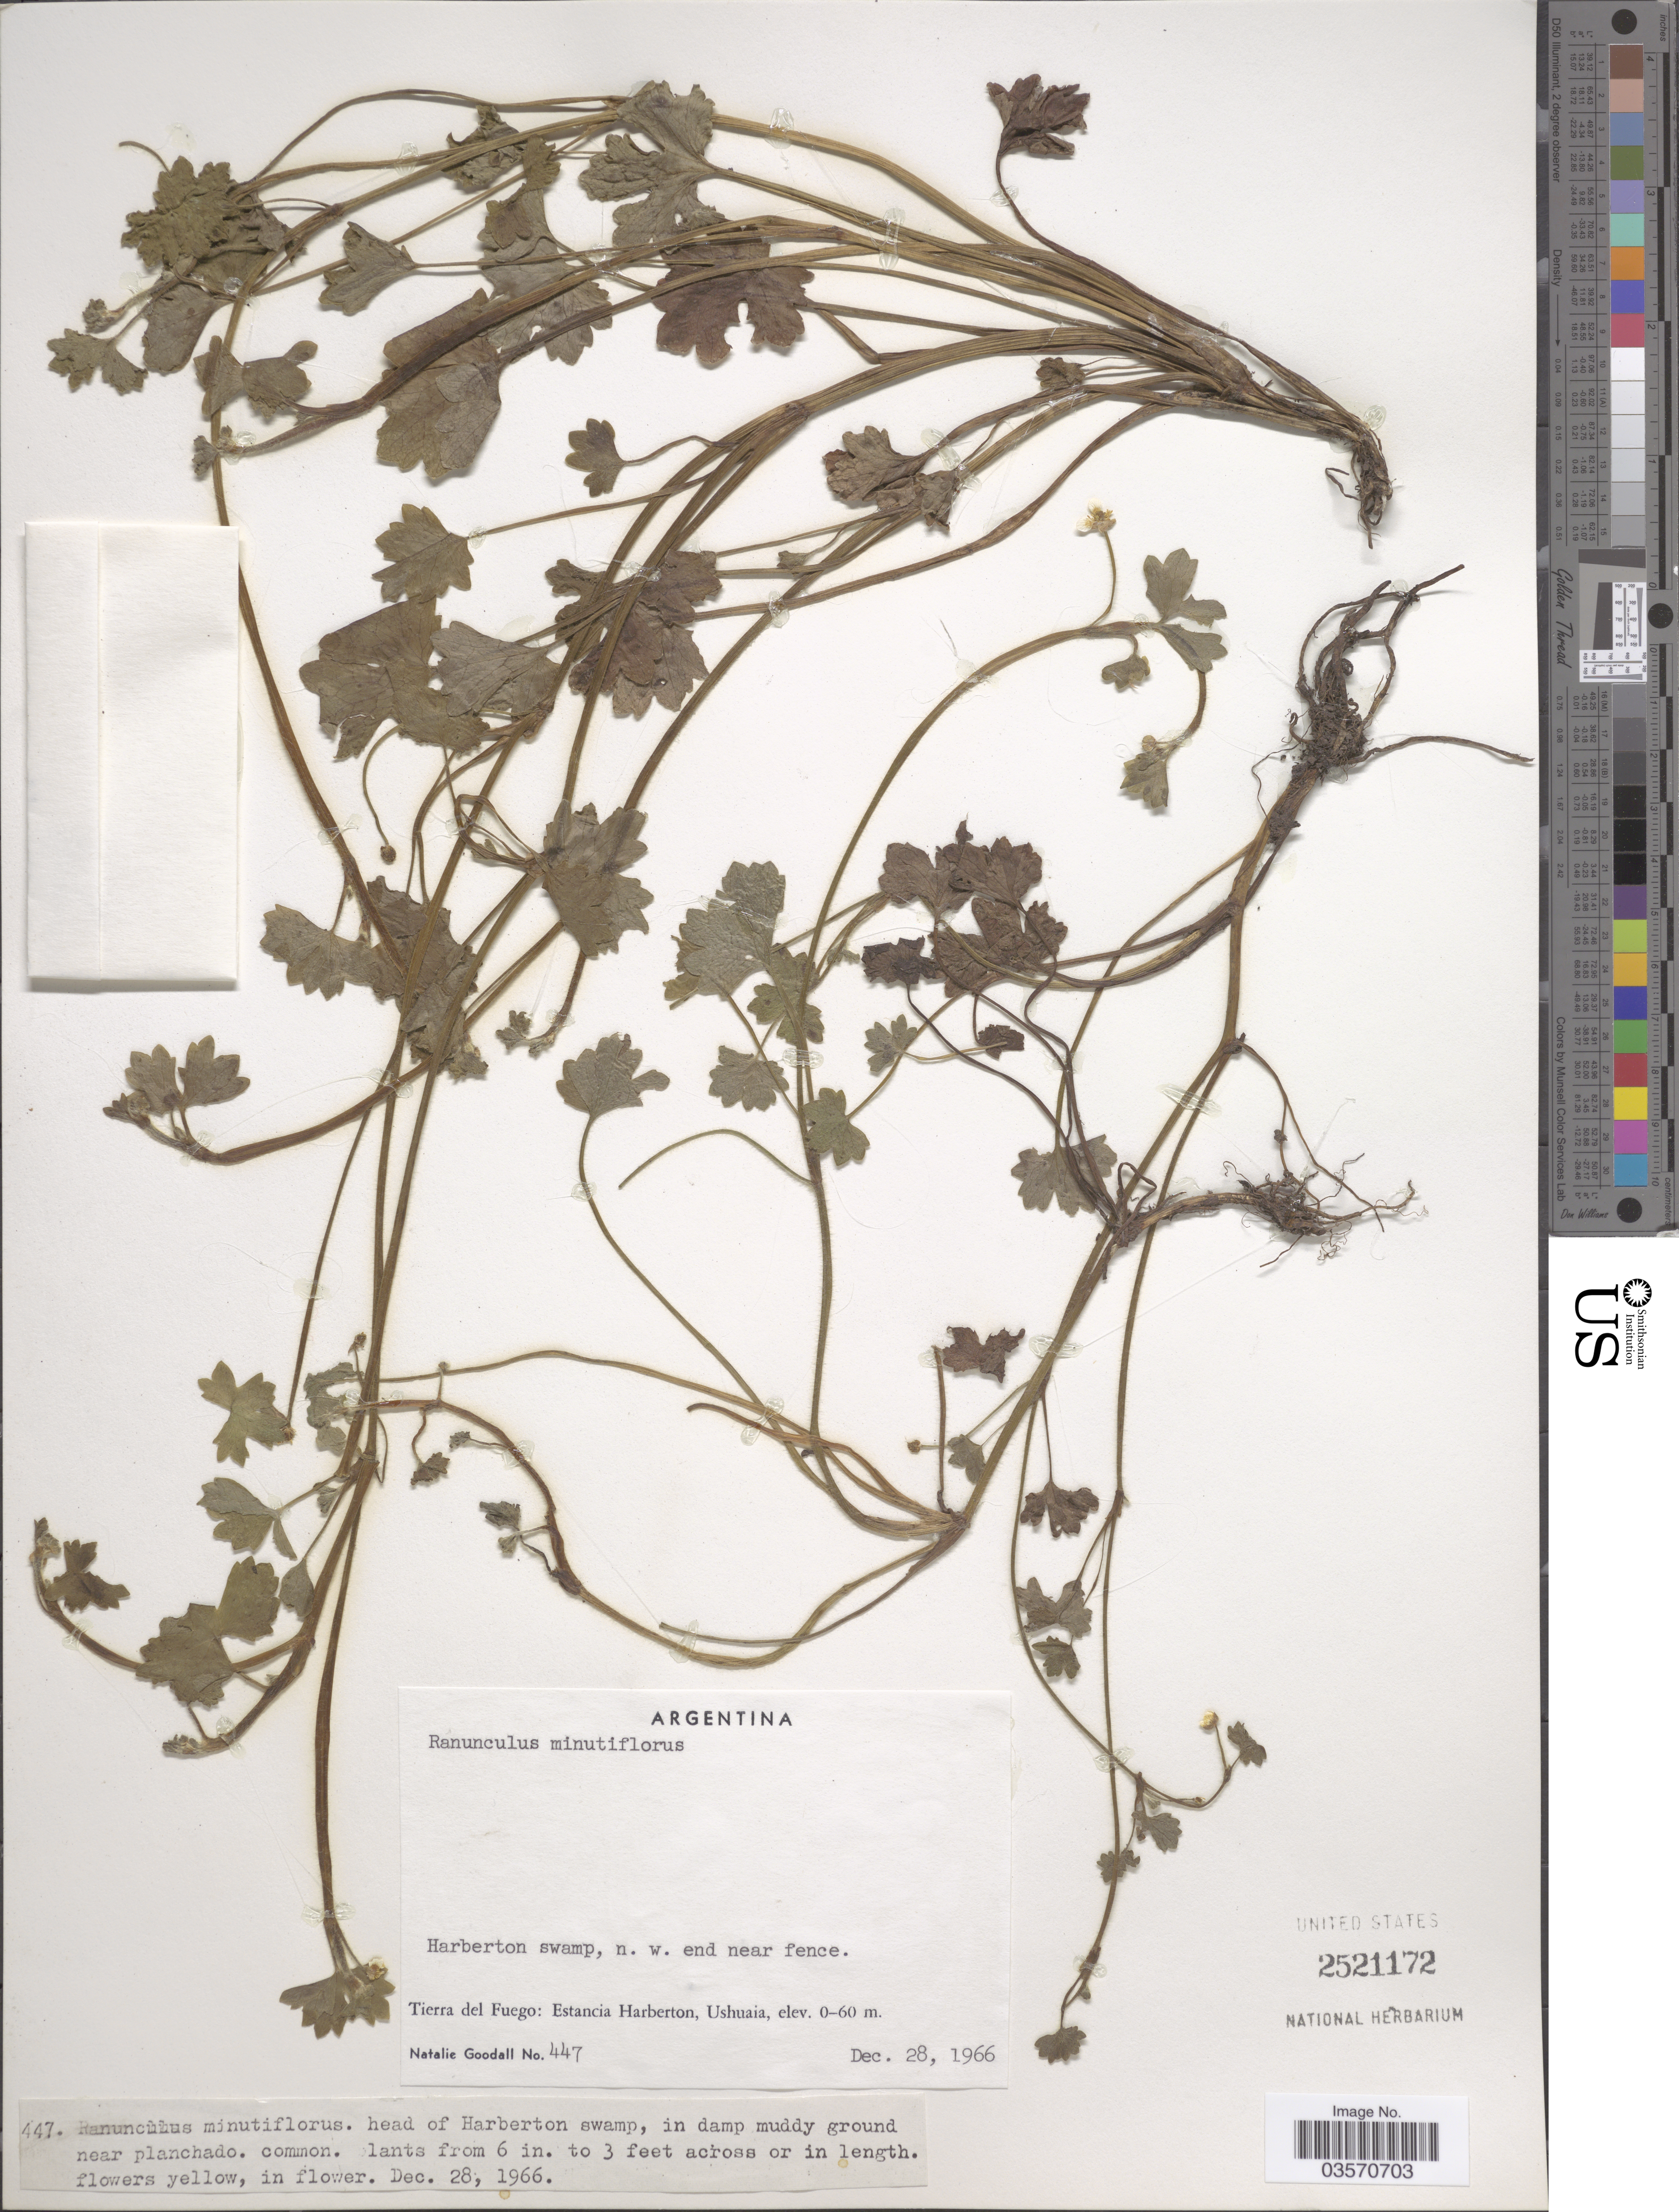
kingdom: Plantae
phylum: Tracheophyta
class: Magnoliopsida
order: Ranunculales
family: Ranunculaceae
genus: Ranunculus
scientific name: Ranunculus minutiflorus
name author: Bertero ex Phil.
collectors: N. Goodall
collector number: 447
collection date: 1966-12-28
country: Argentina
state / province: Tierra del Fuego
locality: Head of Harberton swamp, n. w. end near fence. Estancia Harberton, Ushuaia.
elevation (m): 0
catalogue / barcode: US 2521172